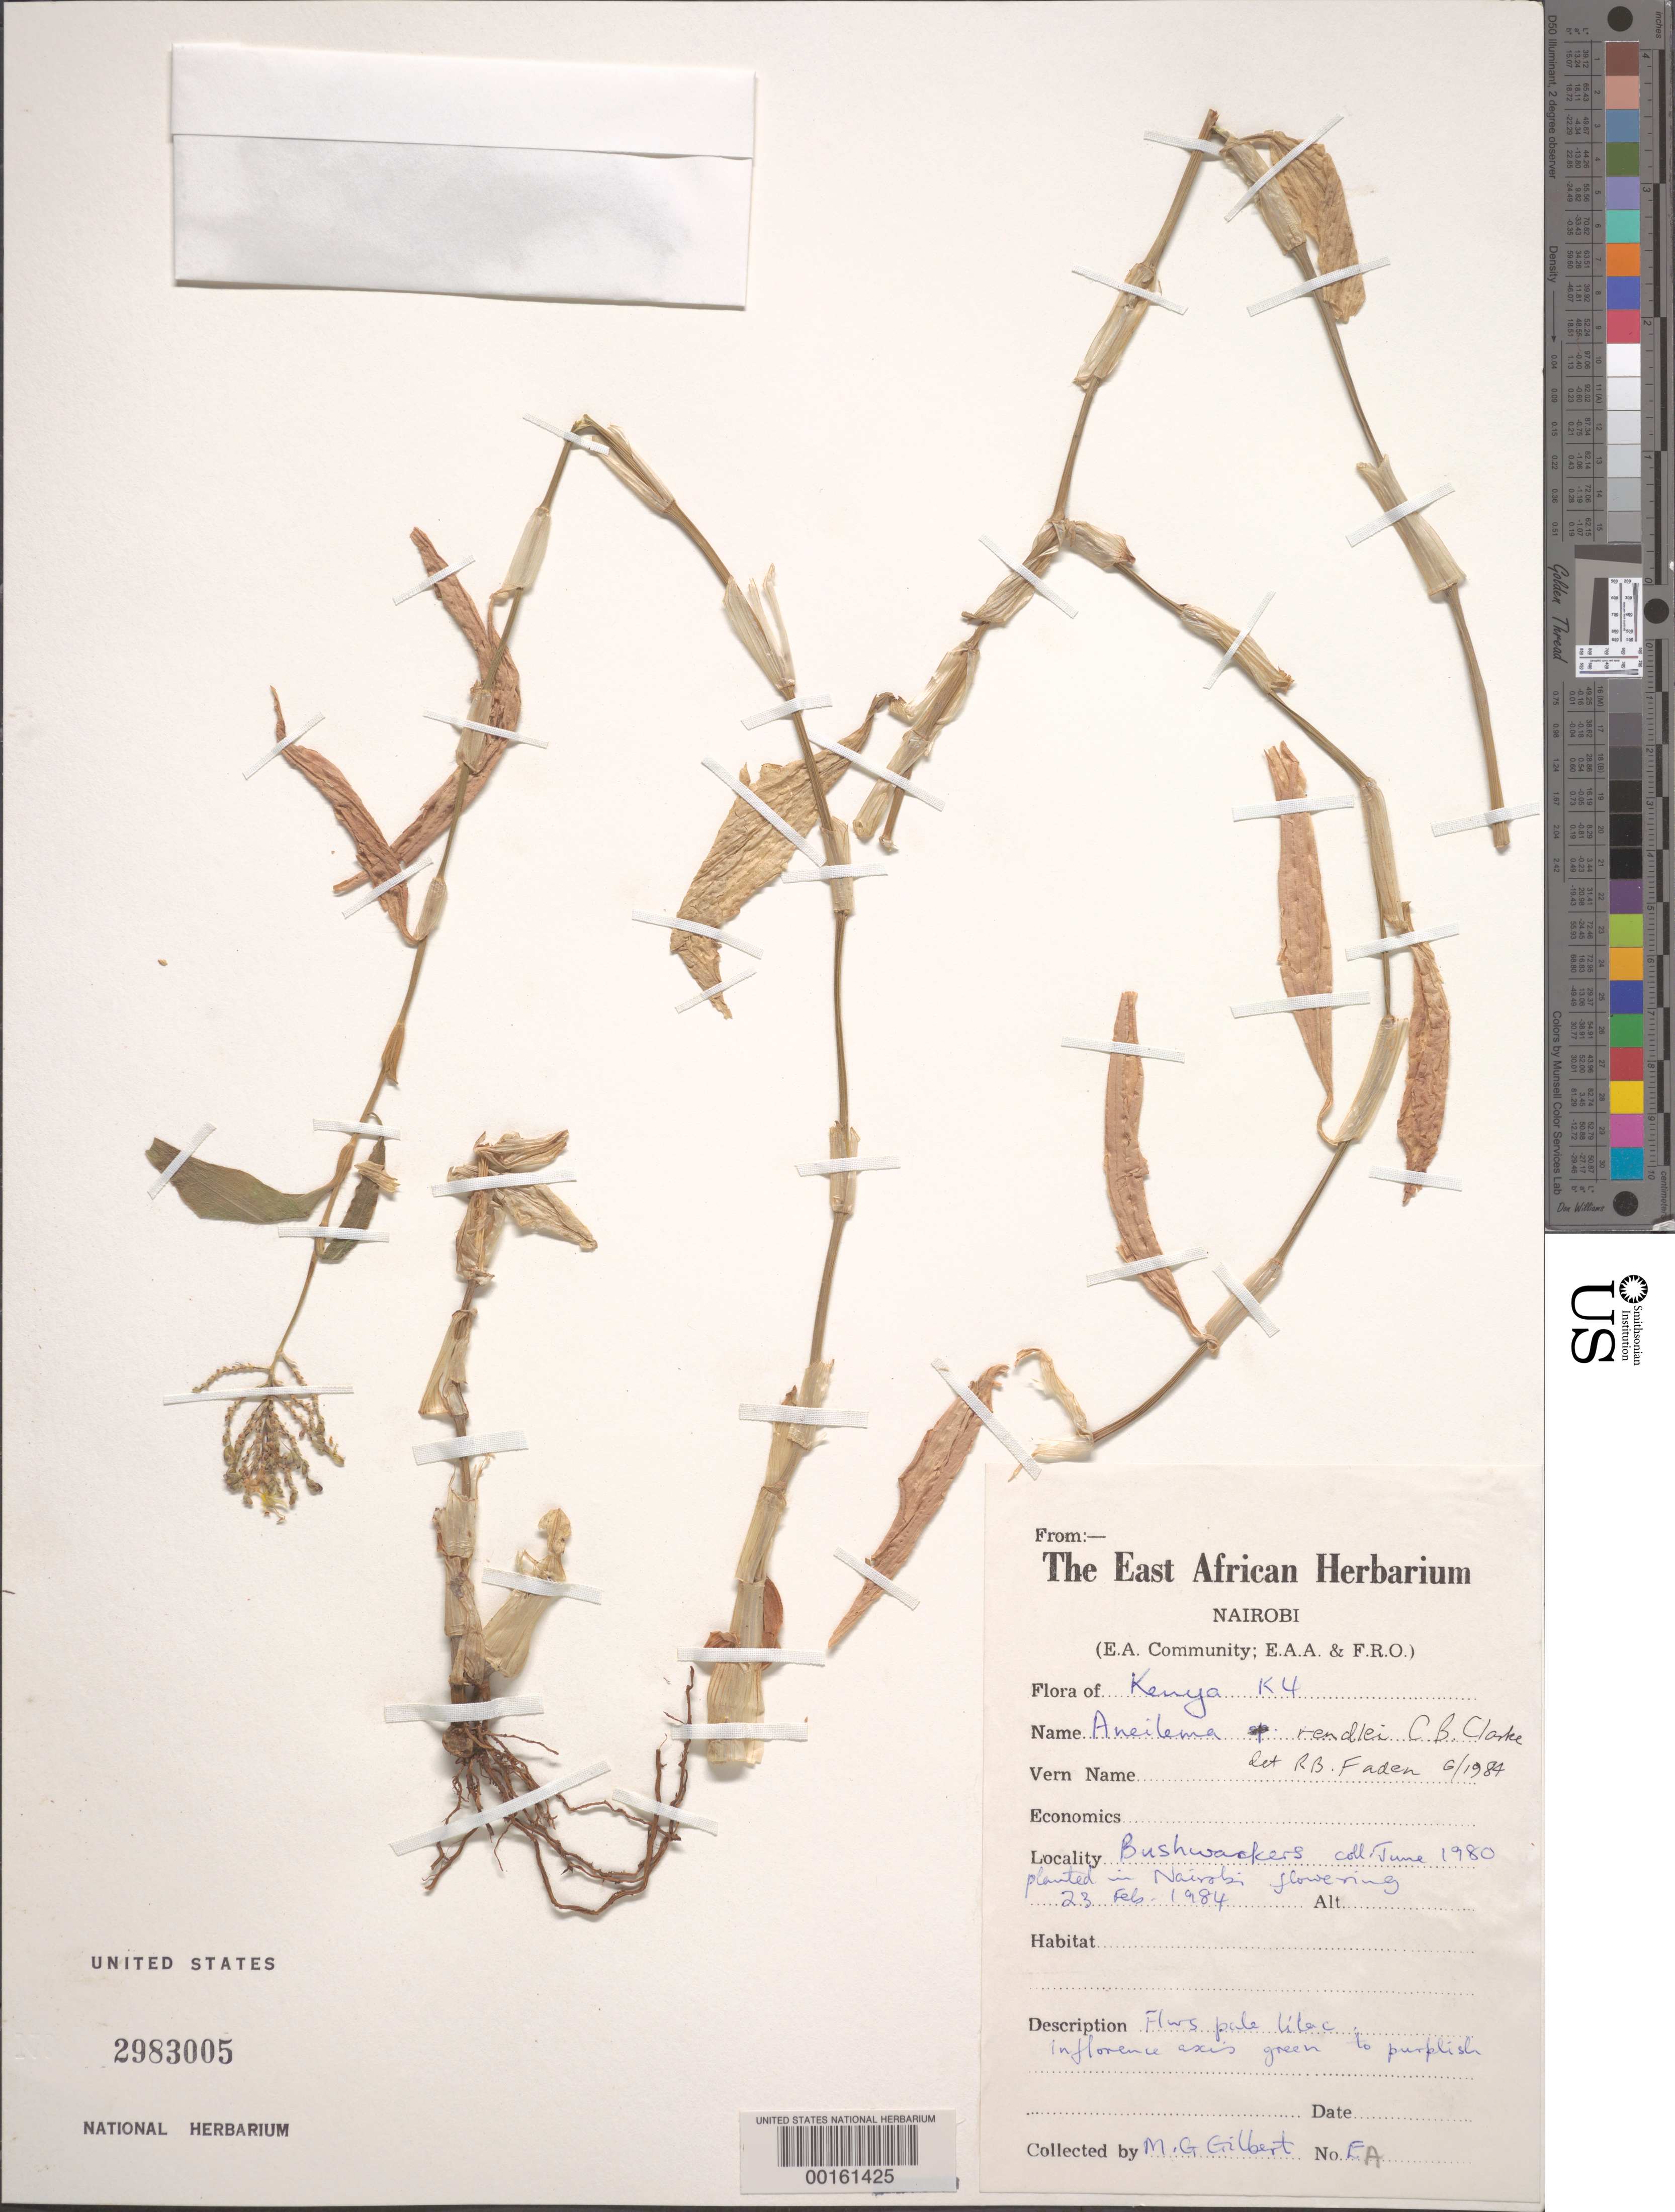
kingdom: Plantae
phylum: Tracheophyta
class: Liliopsida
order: Commelinales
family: Commelinaceae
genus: Aneilema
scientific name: Aneilema rendlei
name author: C.B. Clarke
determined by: Faden, Robert B., (US), Smithsonian Institution - National Museum of Natural History (UNITED STATES)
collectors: M. G. Gilbert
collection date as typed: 23 Feb 1984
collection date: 1984-02-23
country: Kenya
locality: Nairobi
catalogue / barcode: US 2983005